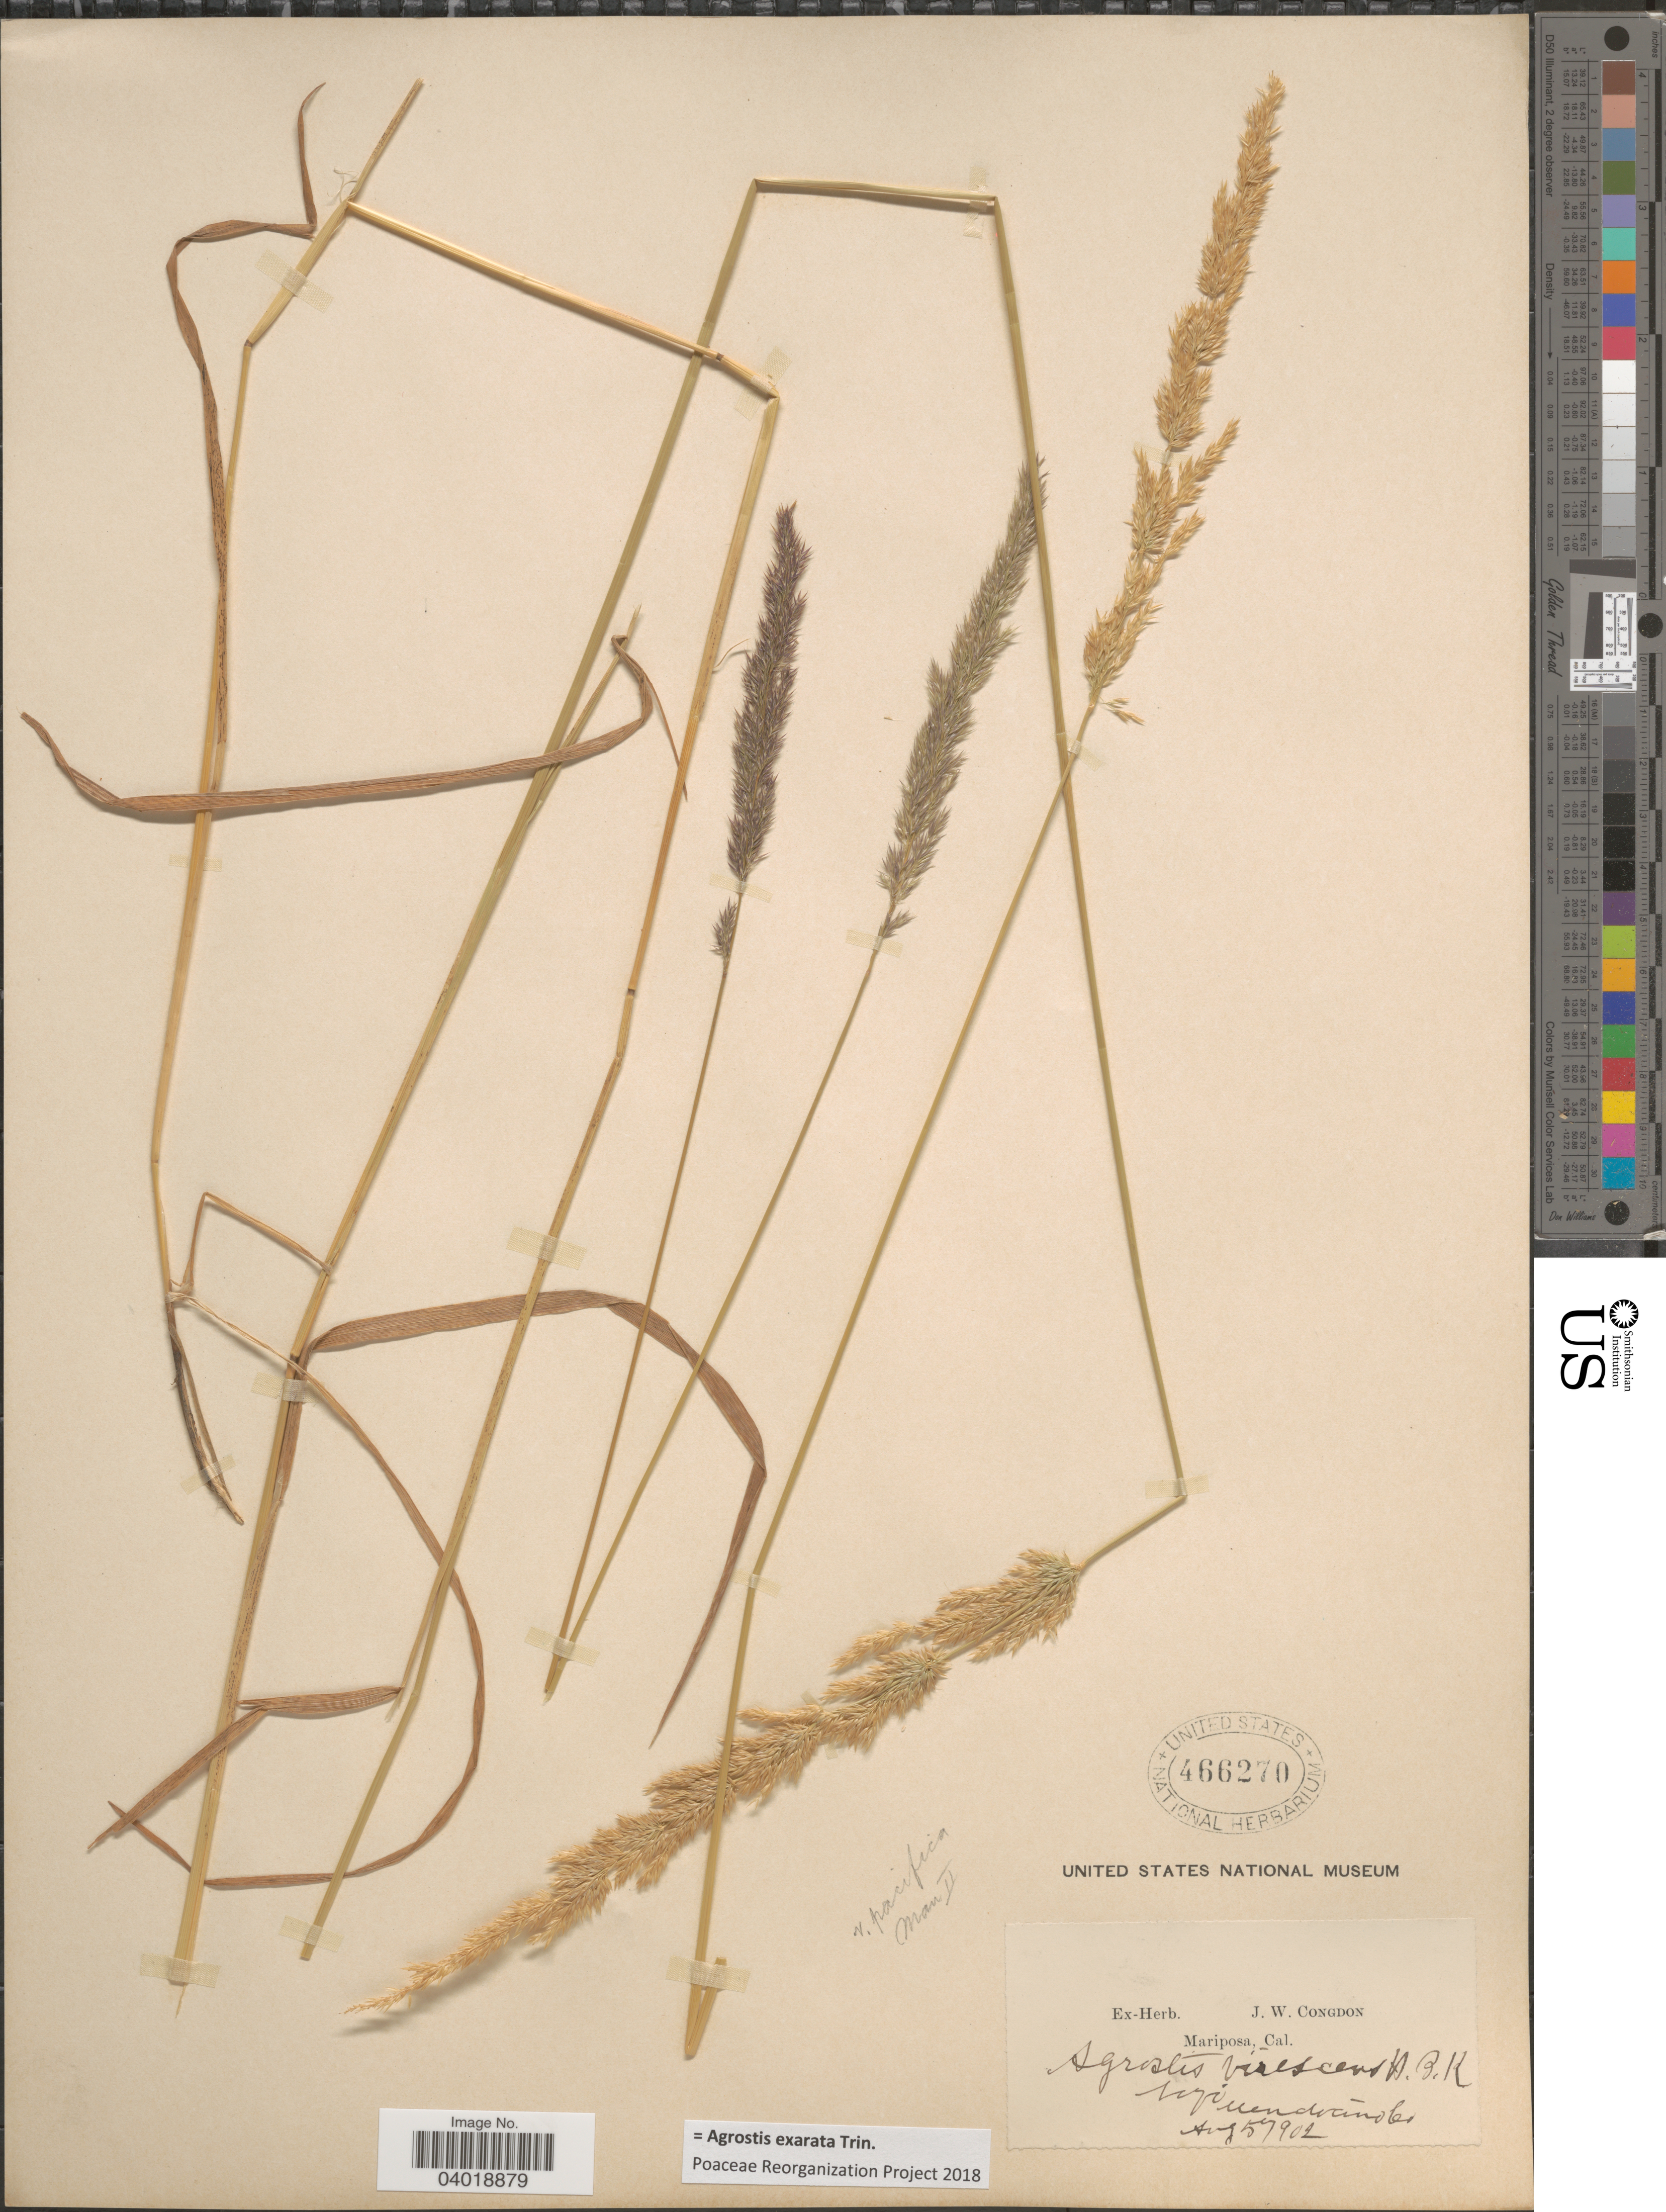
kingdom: Plantae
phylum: Tracheophyta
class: Liliopsida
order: Poales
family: Poaceae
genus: Agrostis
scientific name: Agrostis exarata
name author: Trin.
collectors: ex herb. J. W. Congdon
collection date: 1902-08-05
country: United States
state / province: California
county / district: Mendocino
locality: Mariposa. Mendocino Co.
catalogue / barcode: US 466270